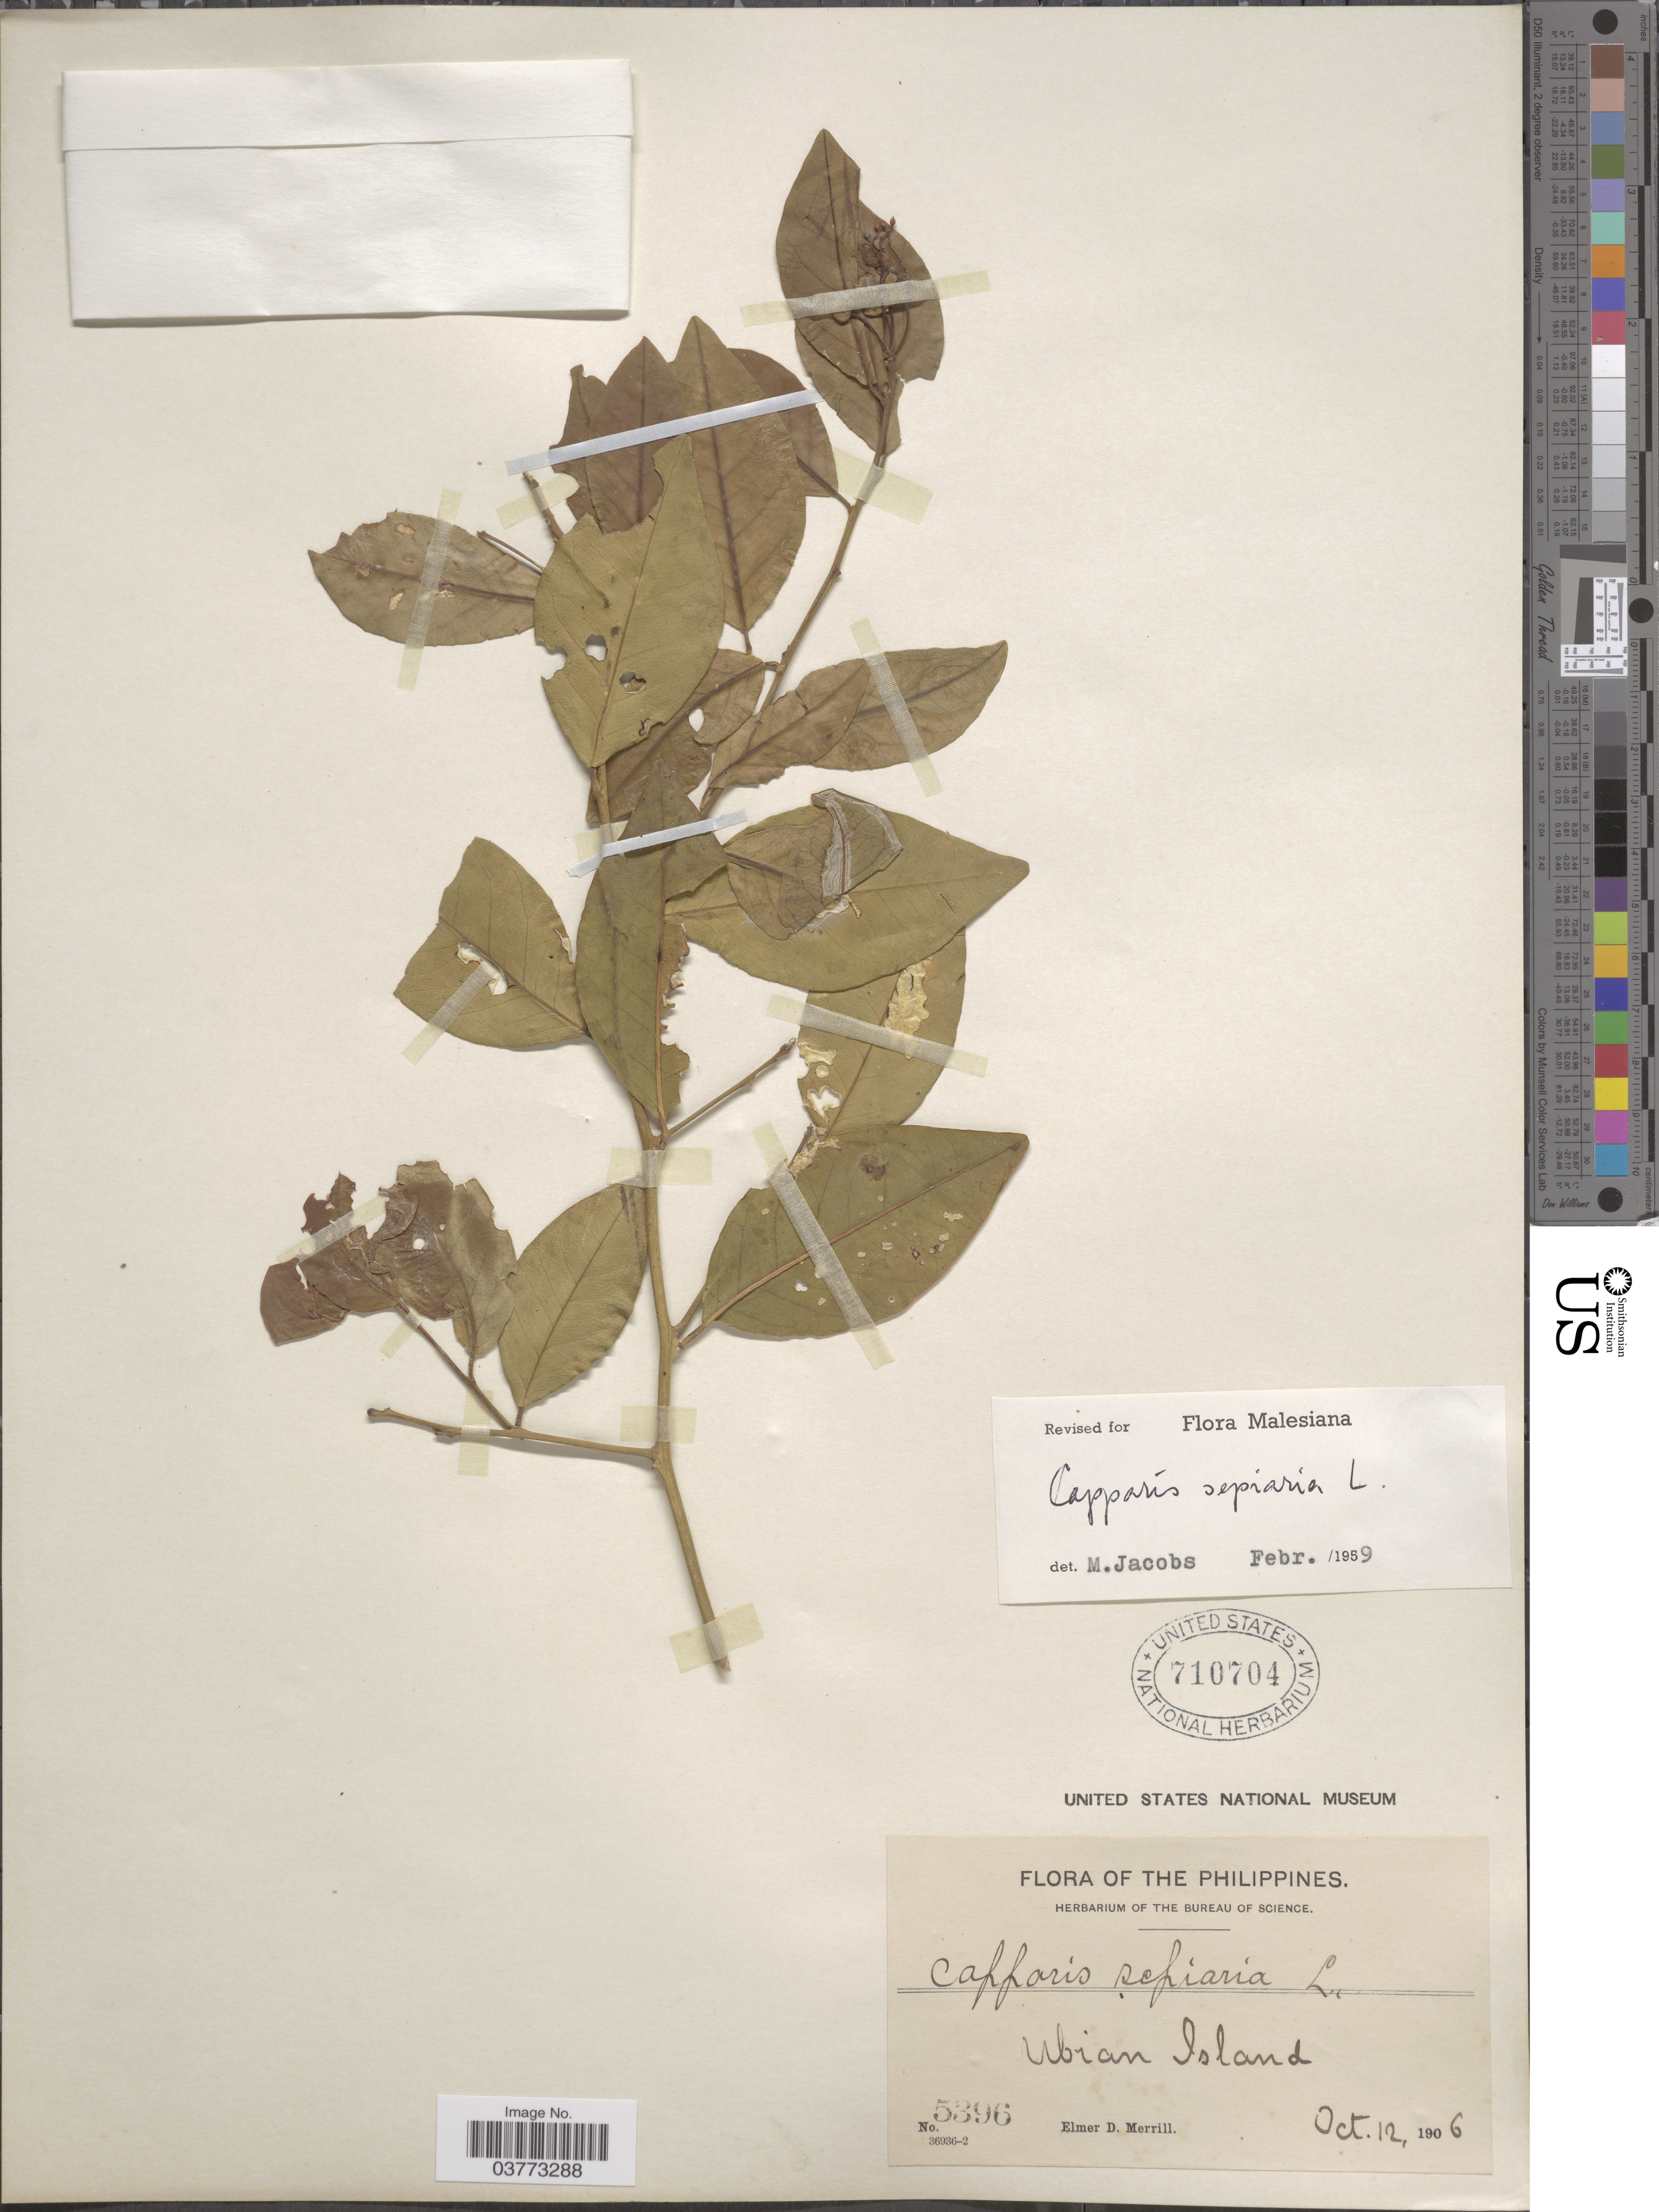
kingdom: Plantae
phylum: Tracheophyta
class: Magnoliopsida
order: Brassicales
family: Capparaceae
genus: Capparis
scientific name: Capparis sepiaria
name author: L.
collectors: E. D. Merrill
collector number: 5396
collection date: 1906-10-12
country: Philippines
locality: The Philippines. Ubian Island.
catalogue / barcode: US 710704